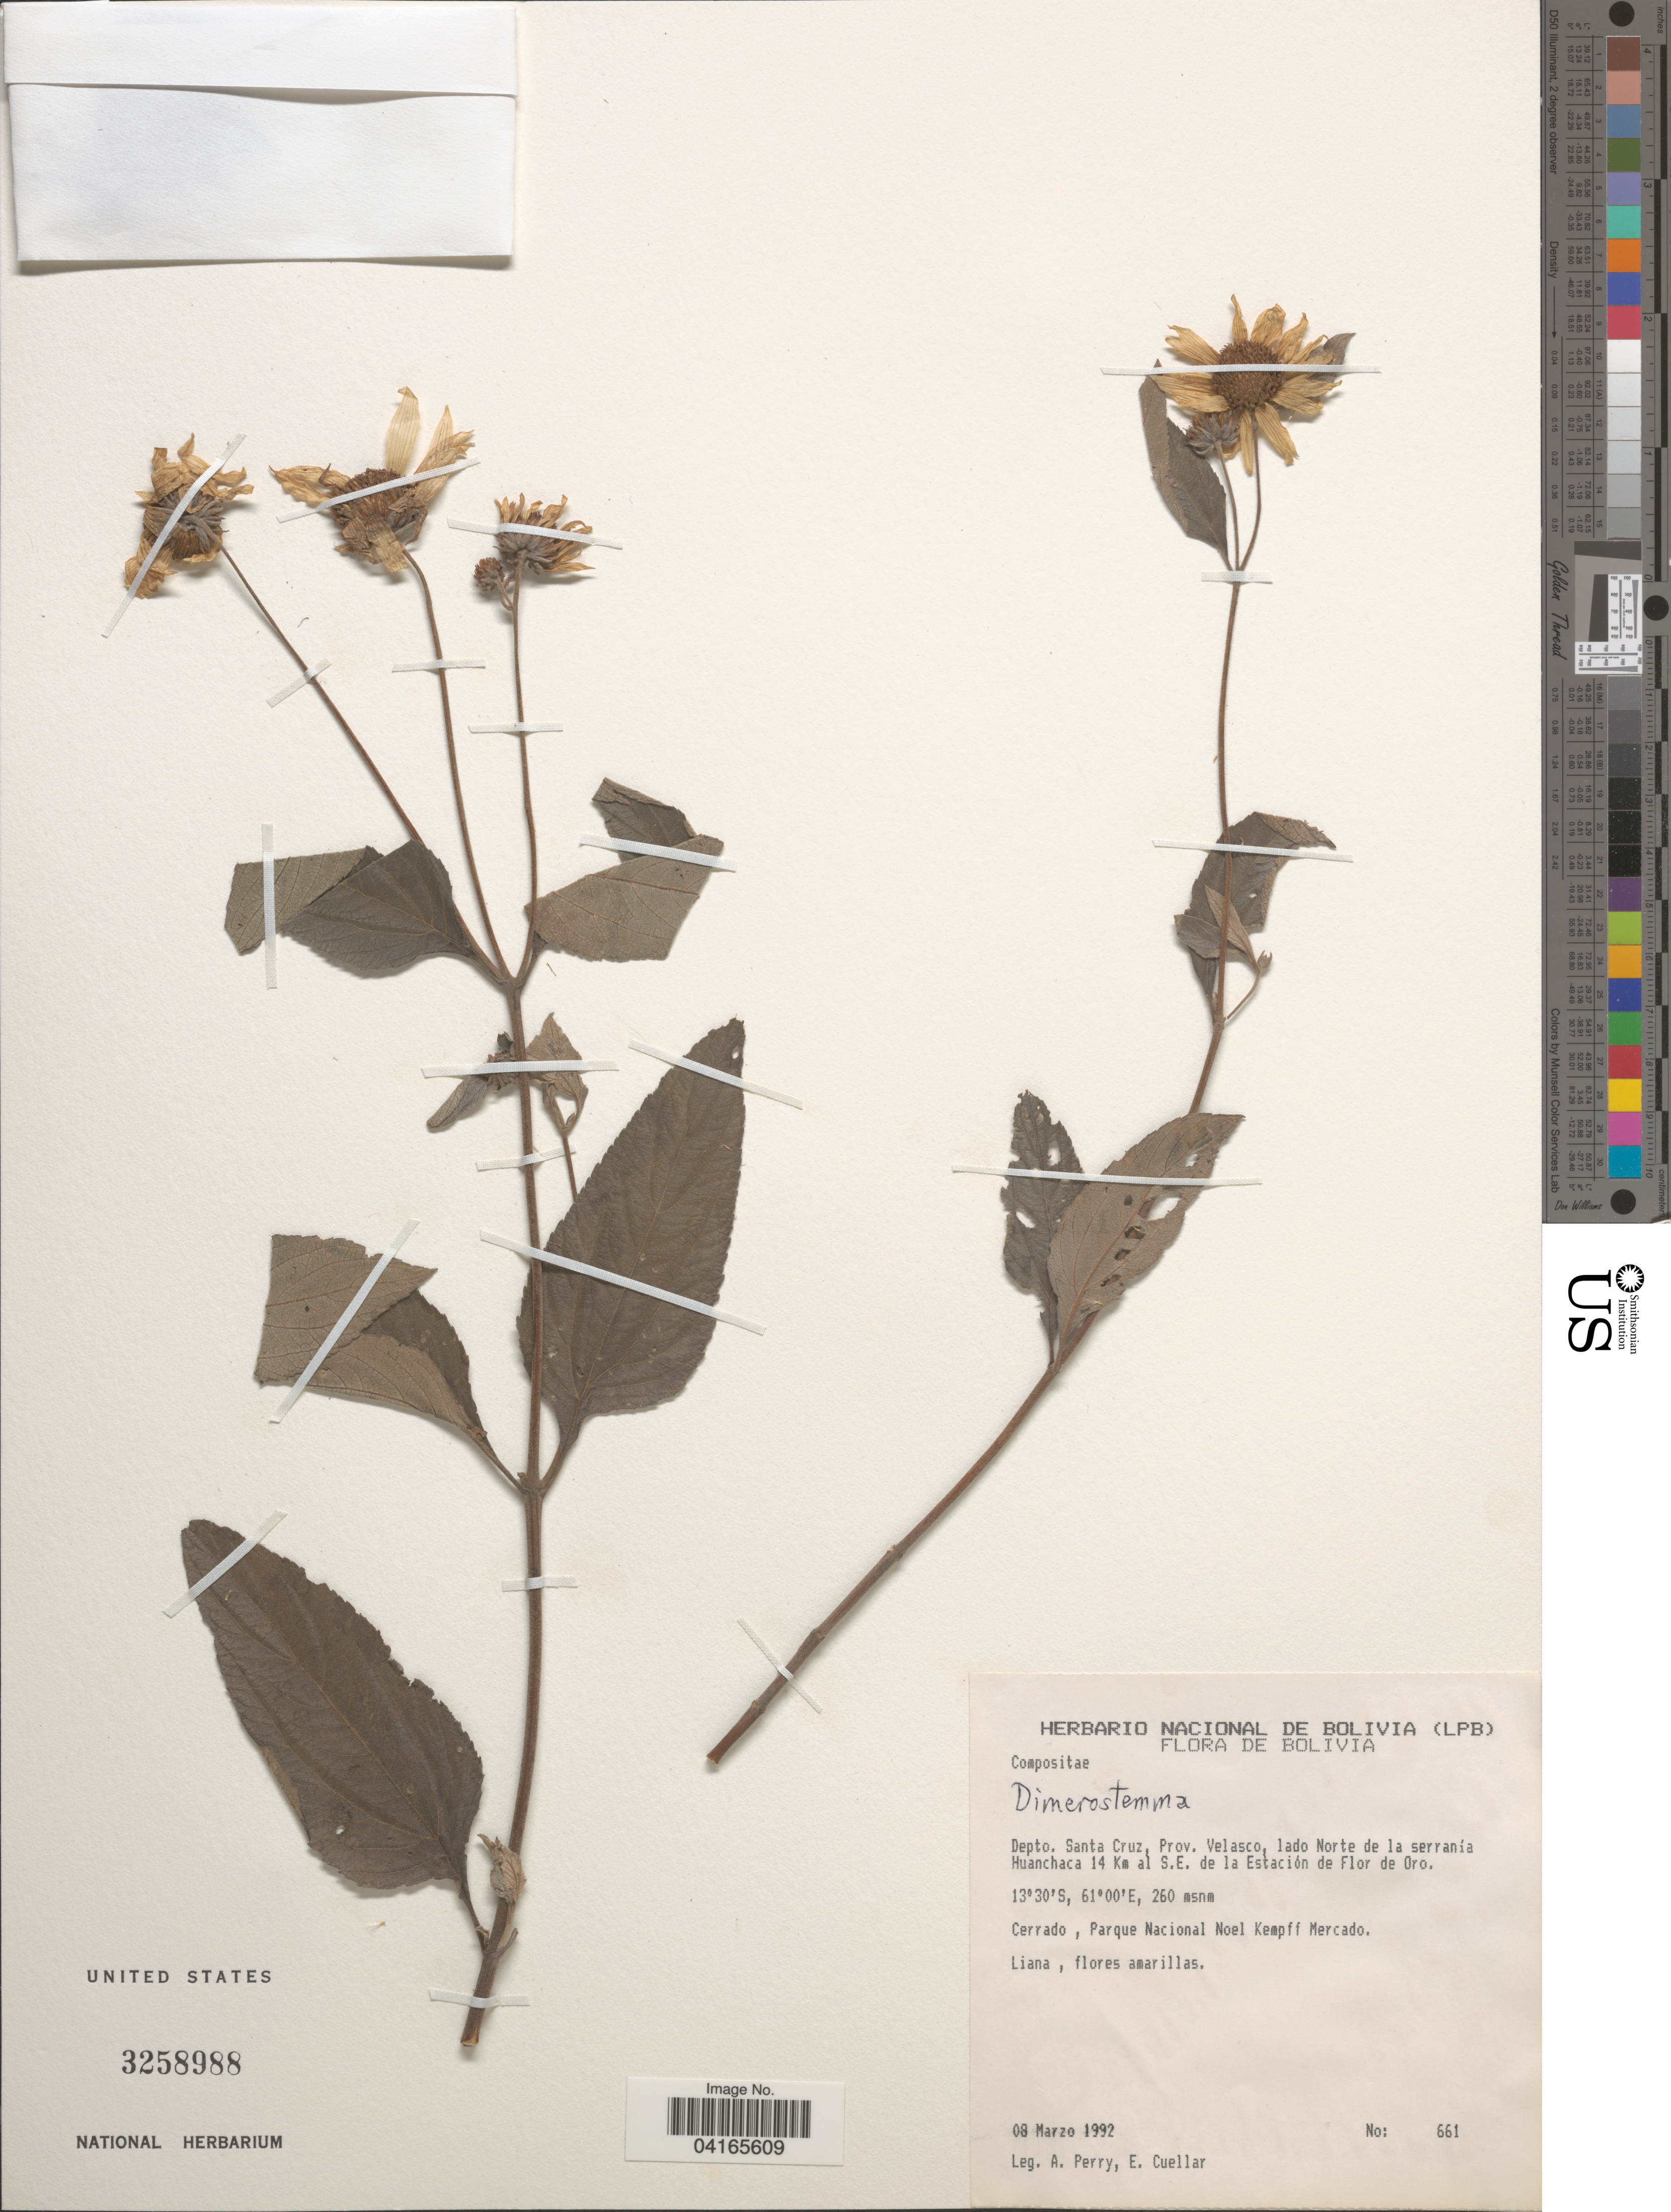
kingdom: Plantae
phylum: Tracheophyta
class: Magnoliopsida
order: Asterales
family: Asteraceae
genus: Dimerostemma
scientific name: Dimerostemma sp.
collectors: A. Perry & E. Cuellar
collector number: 661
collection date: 1992-03-08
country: Bolivia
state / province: Santa Cruz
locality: Depto. Santa Cruz, Prov. Velasco, lado Norte de la serranía Huanchaca 14 Km al S.E. de la Estación de Flor de Oro. Cerrado, Parque Nacional Noel Kempff Mercado.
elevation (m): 260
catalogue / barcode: US 3258988